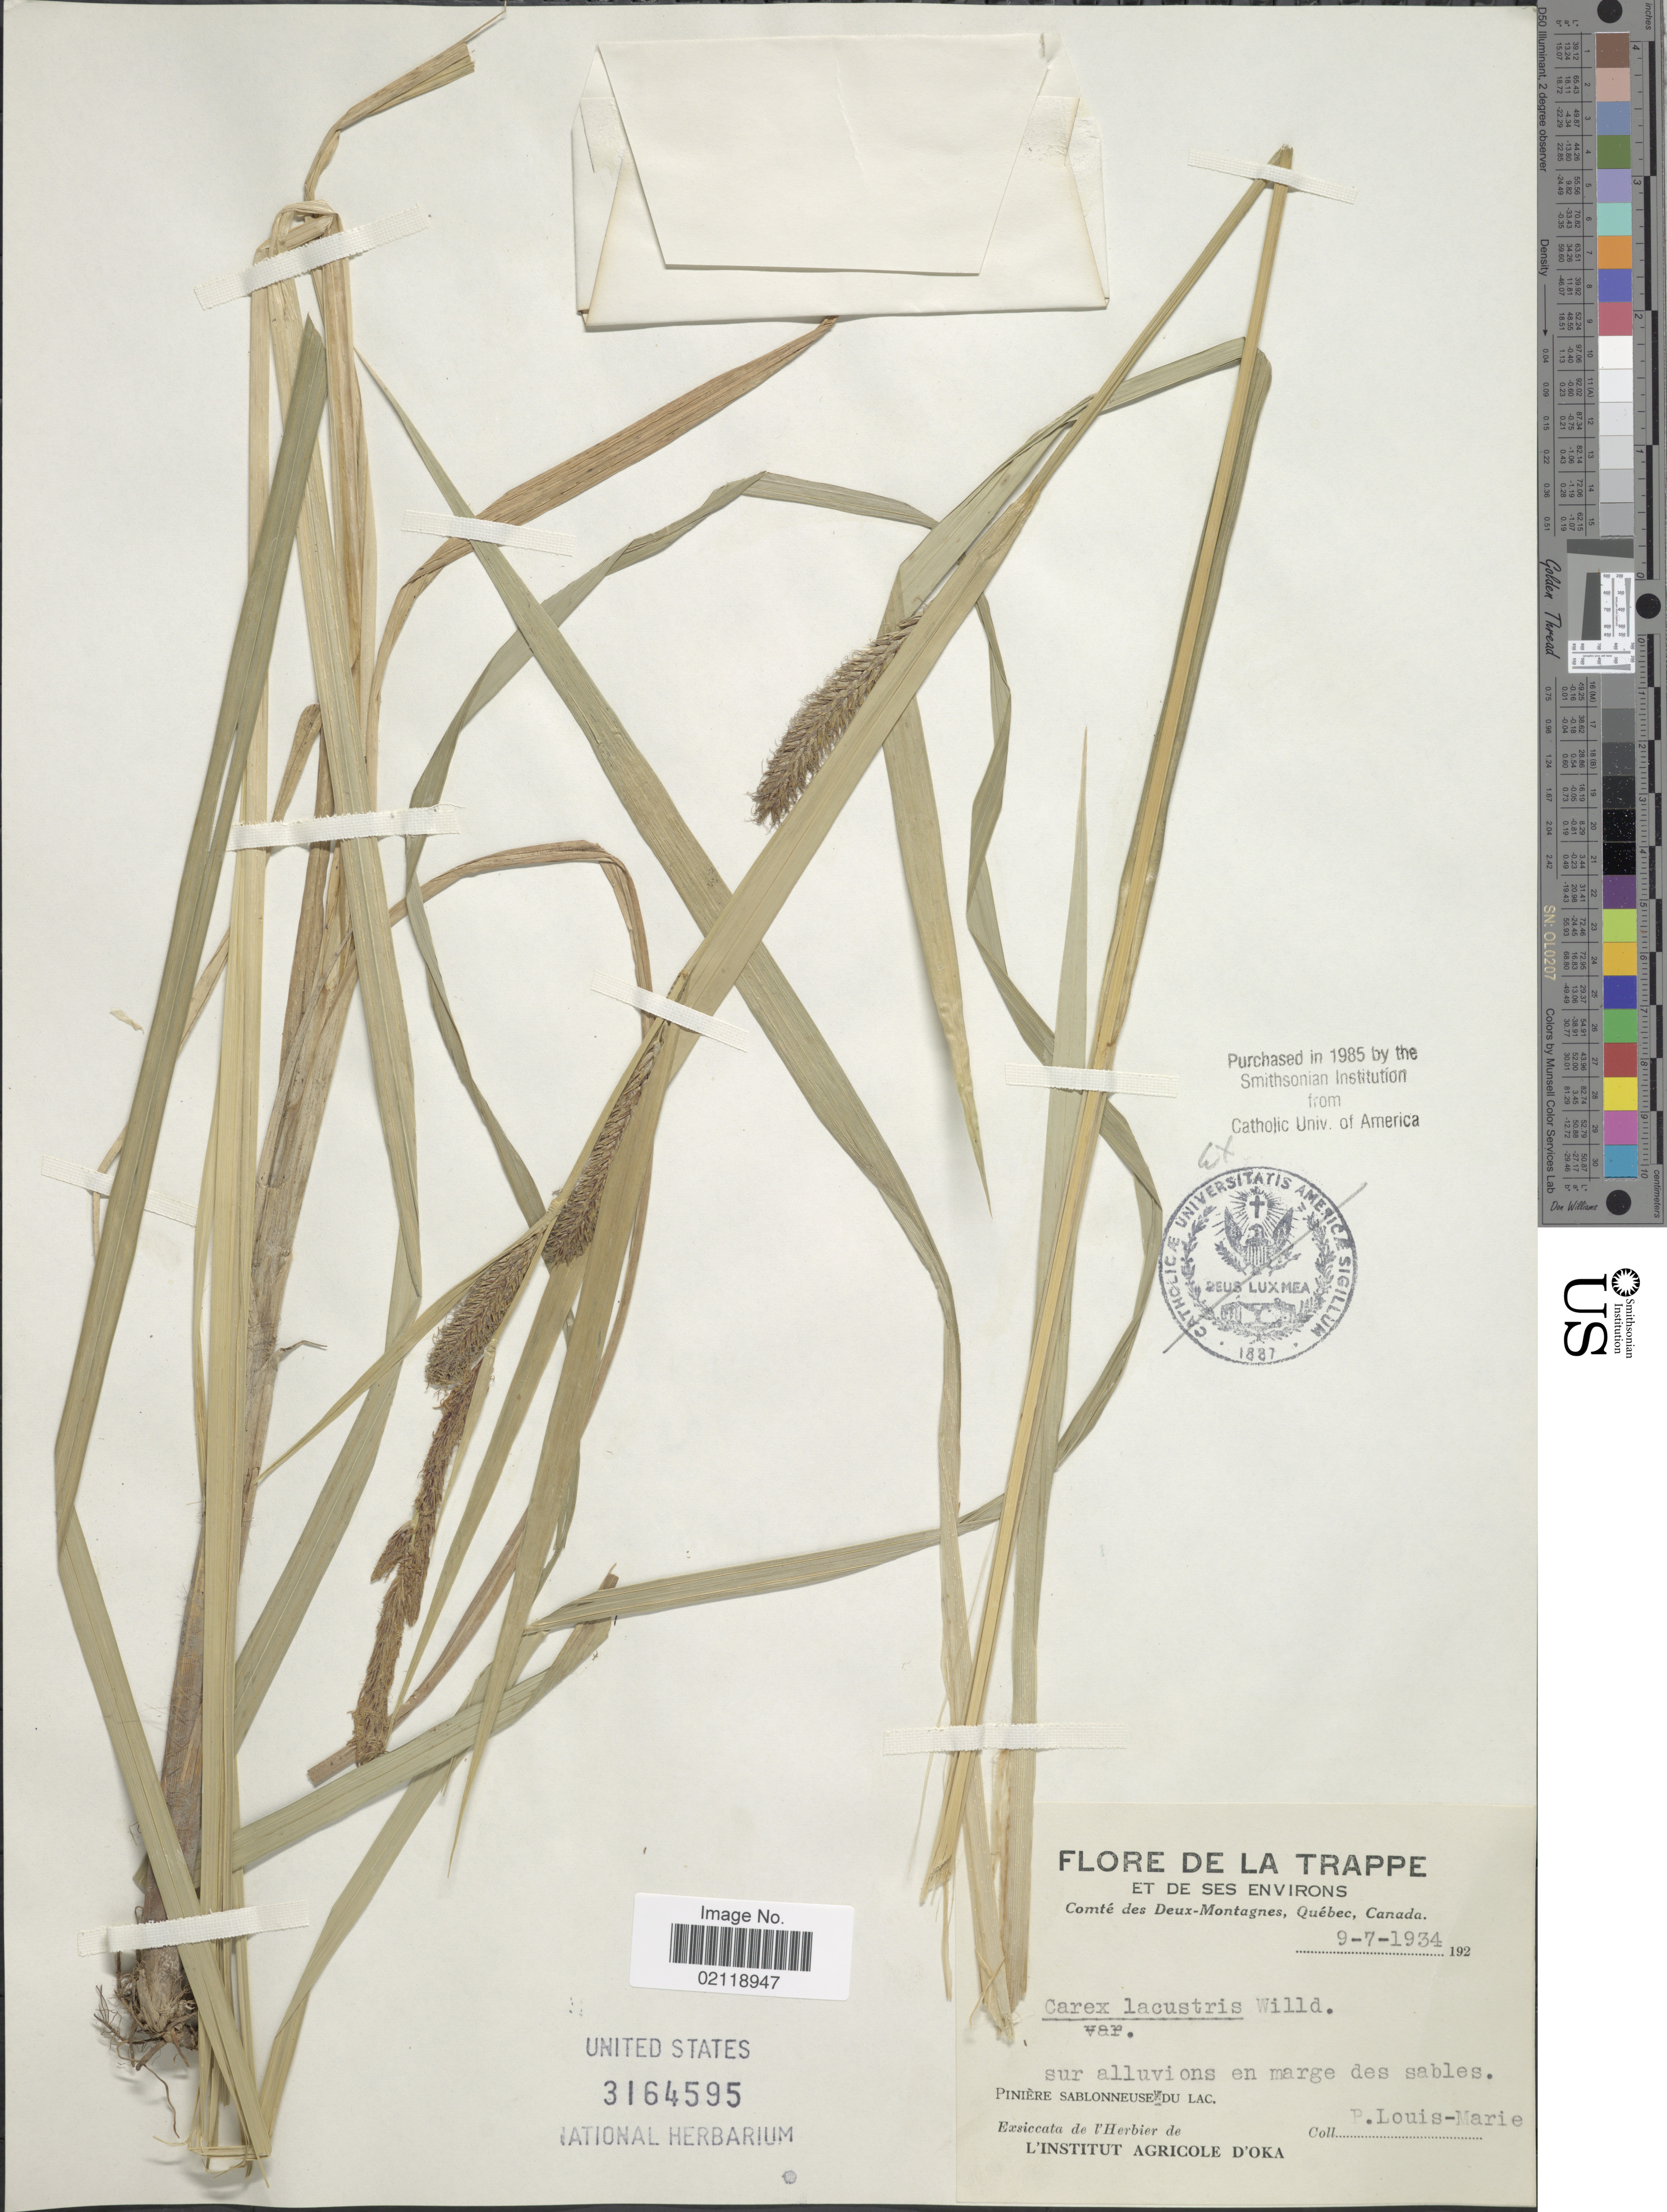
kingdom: Plantae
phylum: Tracheophyta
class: Liliopsida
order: Poales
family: Cyperaceae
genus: Carex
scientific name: Carex lacustris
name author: Willd.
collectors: L.-M. LaLonde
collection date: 1934-07-09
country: Canada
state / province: Quebec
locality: De la Trappe et de ses Environs Comte des Deux-Montagnes, sur alluvions en marge des sables, Piniere sablonneuse de Lac.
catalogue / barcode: US 3164595